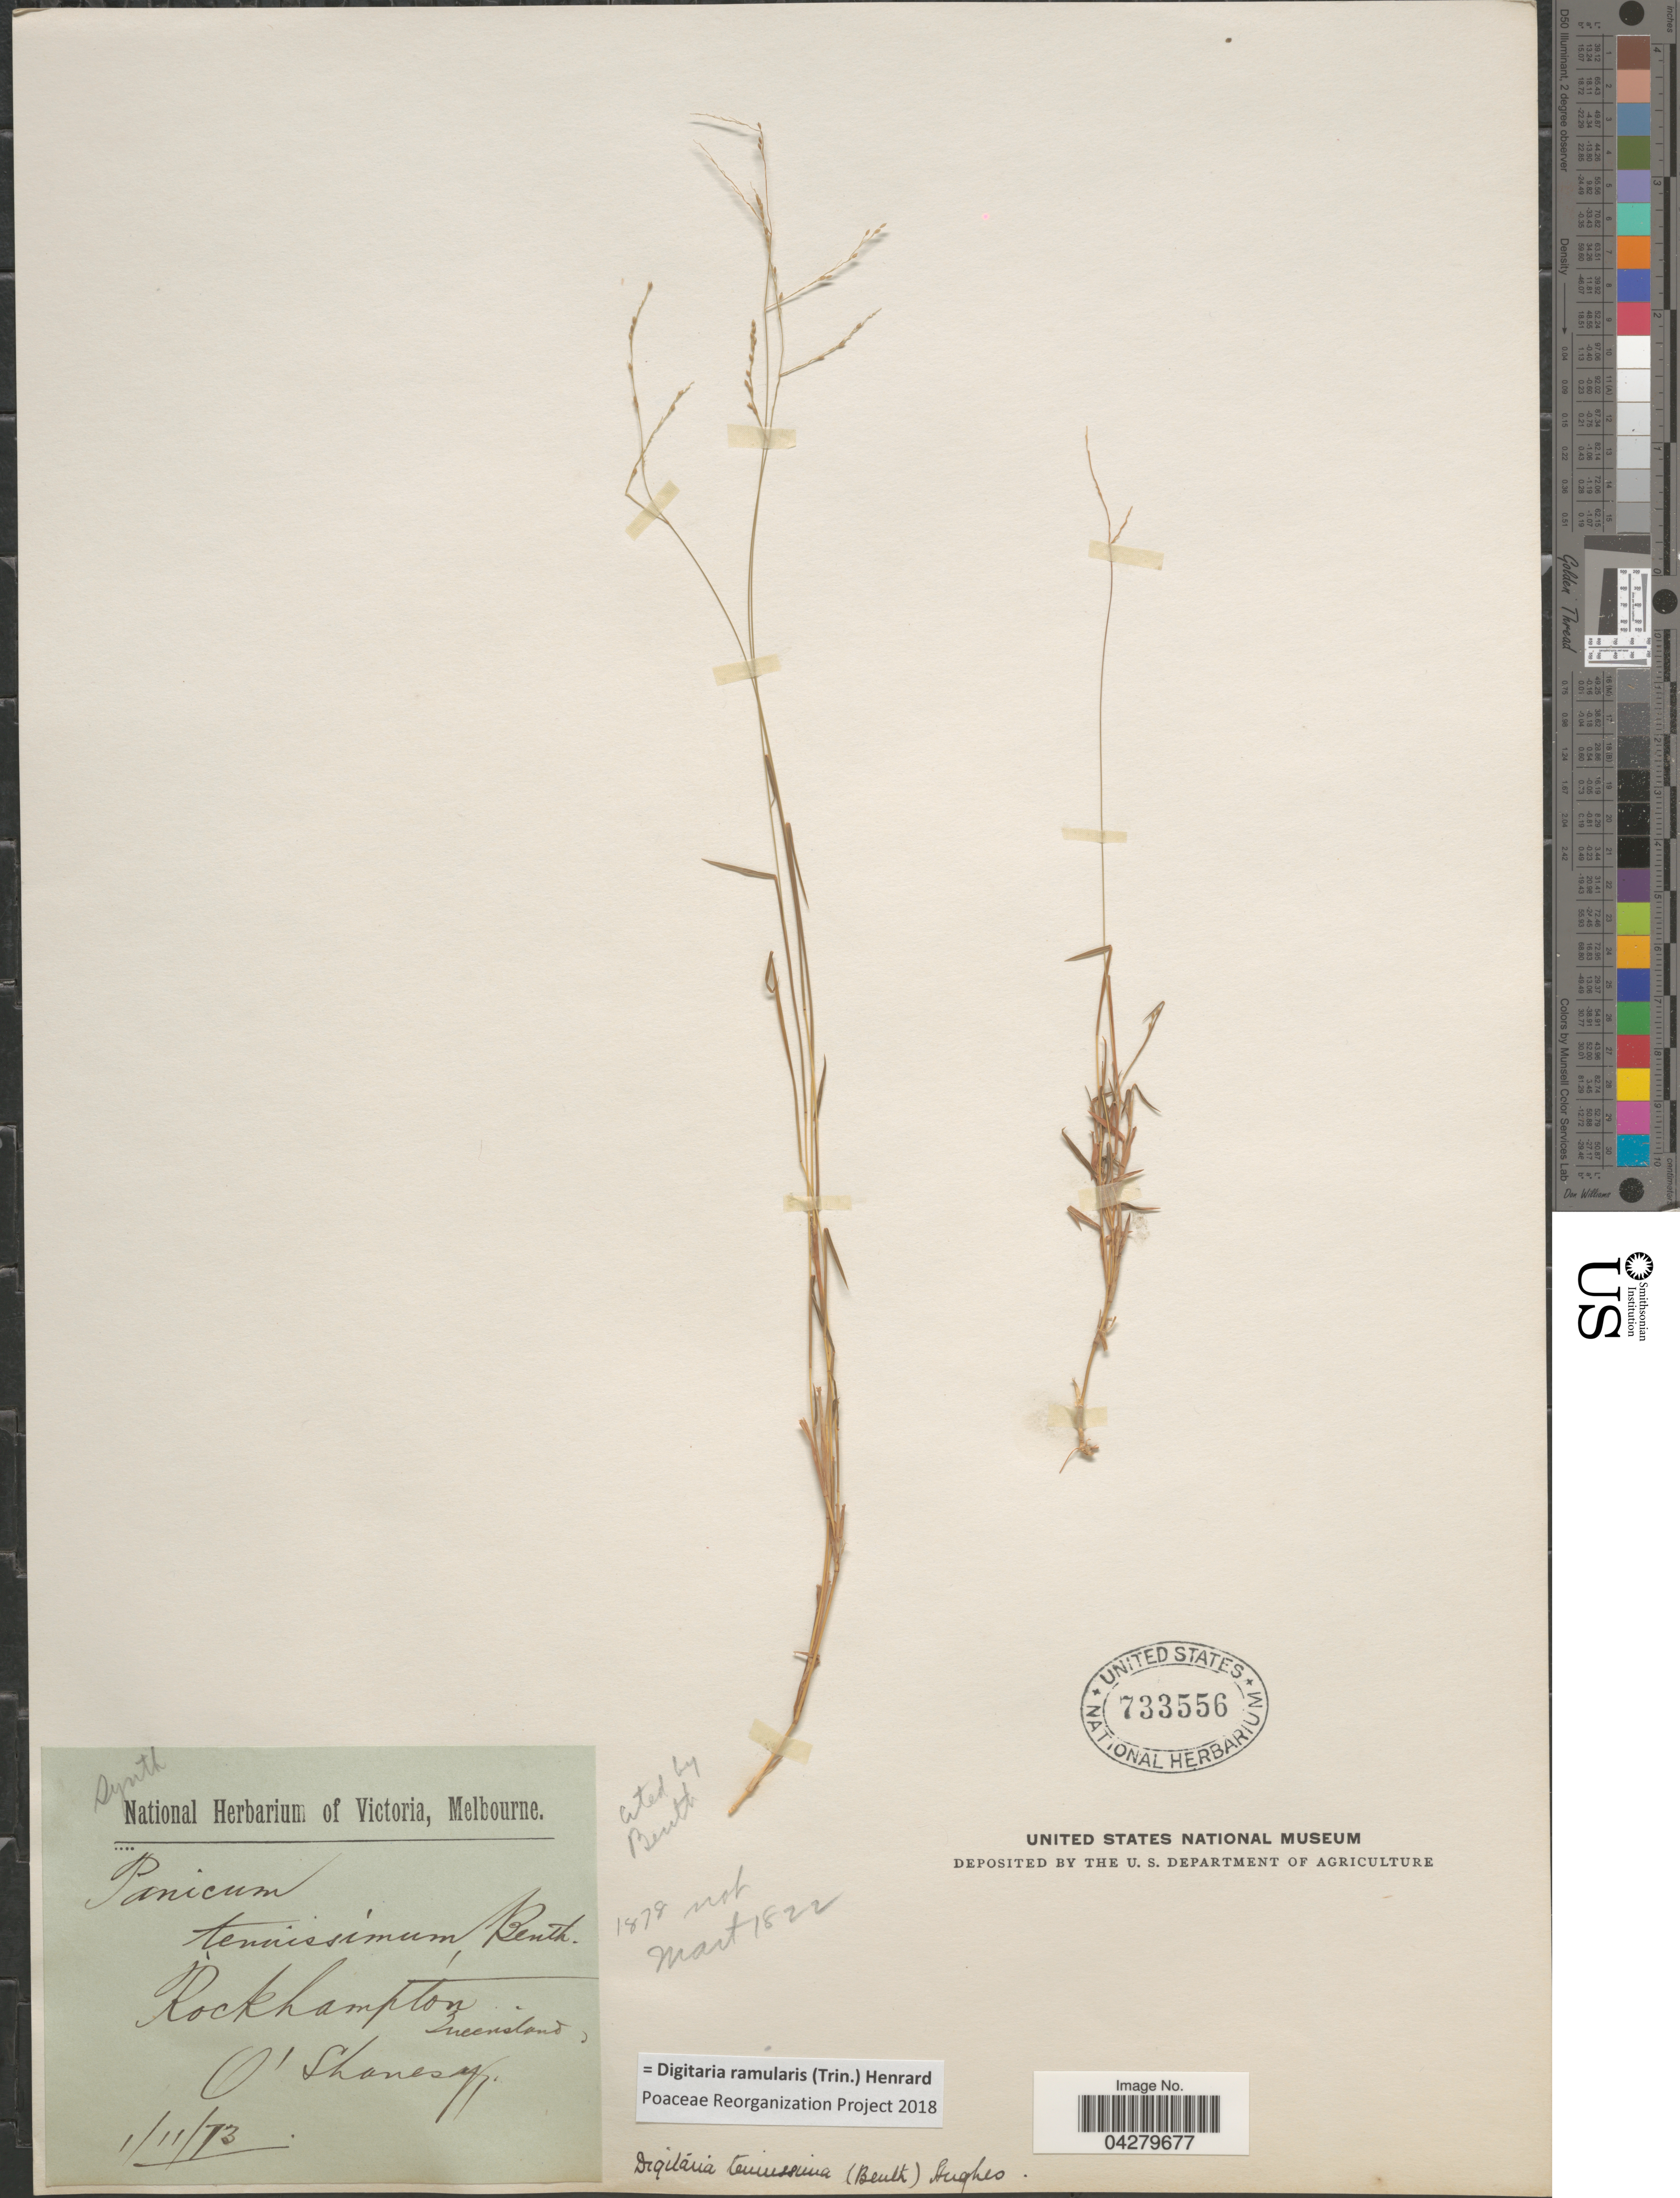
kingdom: Plantae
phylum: Tracheophyta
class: Liliopsida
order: Poales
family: Poaceae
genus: Digitaria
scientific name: Digitaria ramularis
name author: (Trin.) Henr.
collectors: O'shanesy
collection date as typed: Transcribed d/m/y: 1/11/73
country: Australia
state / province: Queensland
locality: Rockhampton.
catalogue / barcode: US 733556